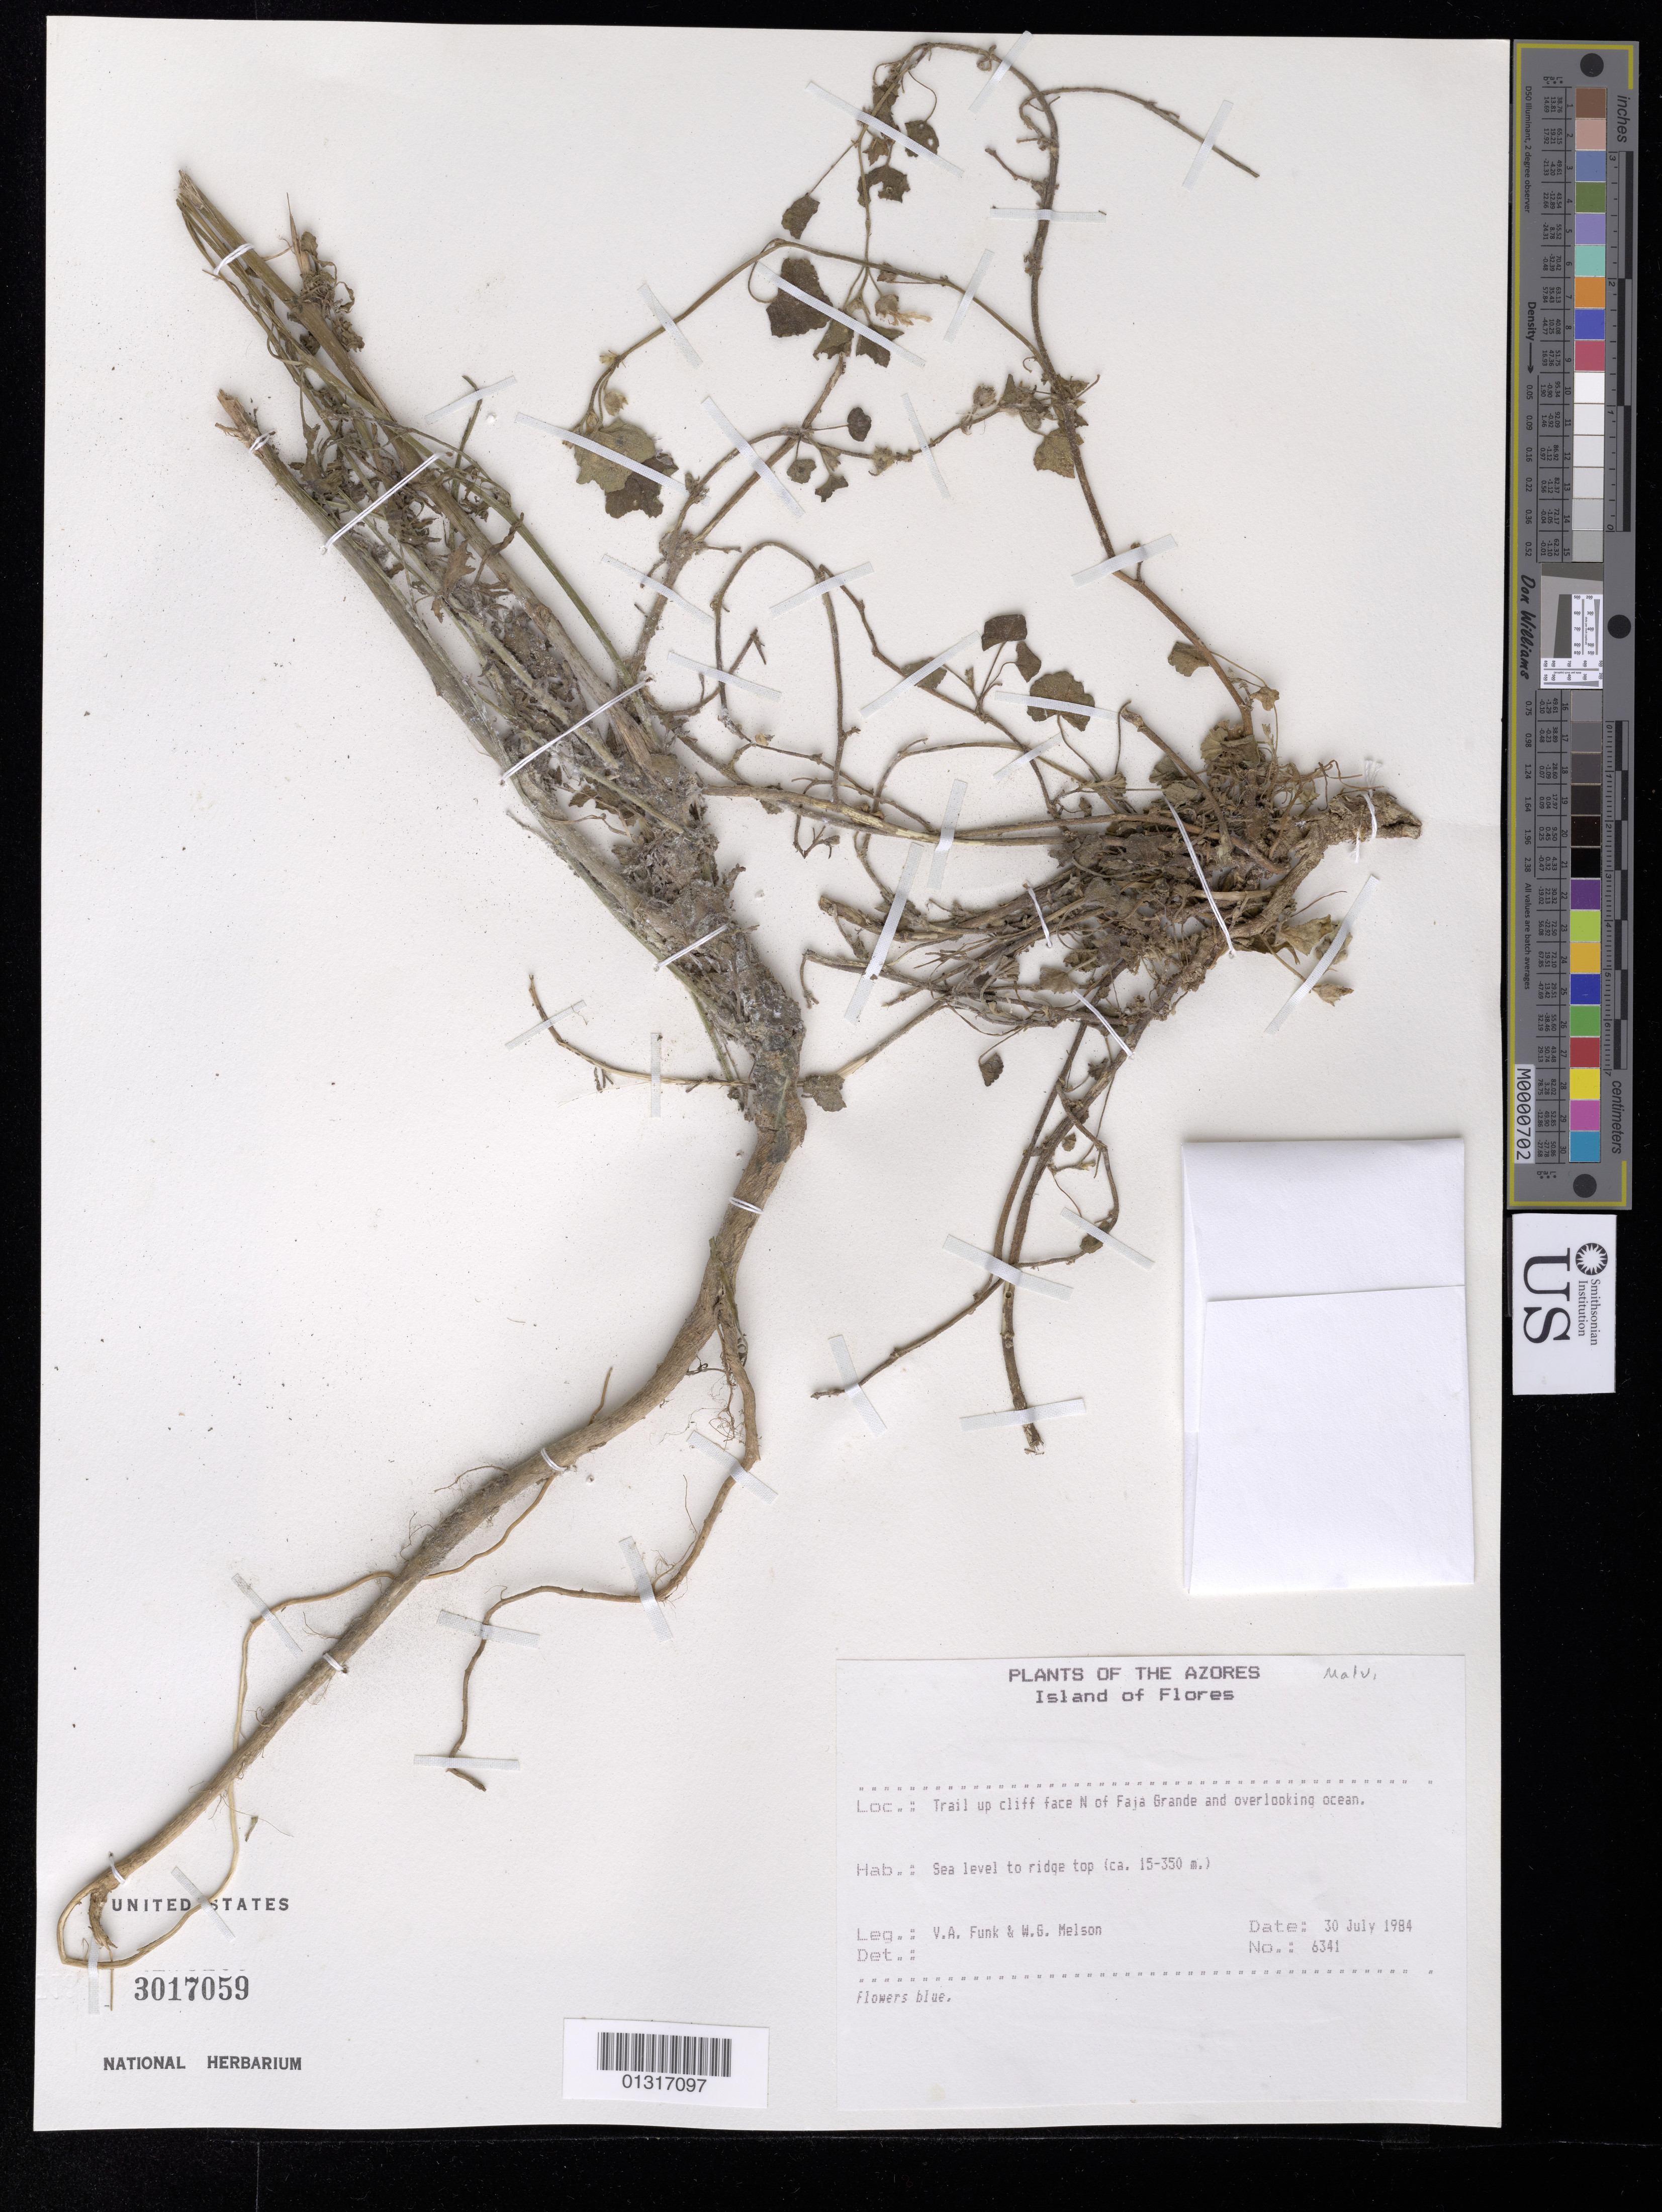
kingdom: Plantae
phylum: Tracheophyta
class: Magnoliopsida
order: Malvales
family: Malvaceae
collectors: V. Funk & W. Melson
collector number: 6341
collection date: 1984-07-30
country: Portugal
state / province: Azores (Aut. Reg.)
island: Flores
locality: Trail up cliff face N of Faja Grande and overlooking ocean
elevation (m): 15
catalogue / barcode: US 3017059